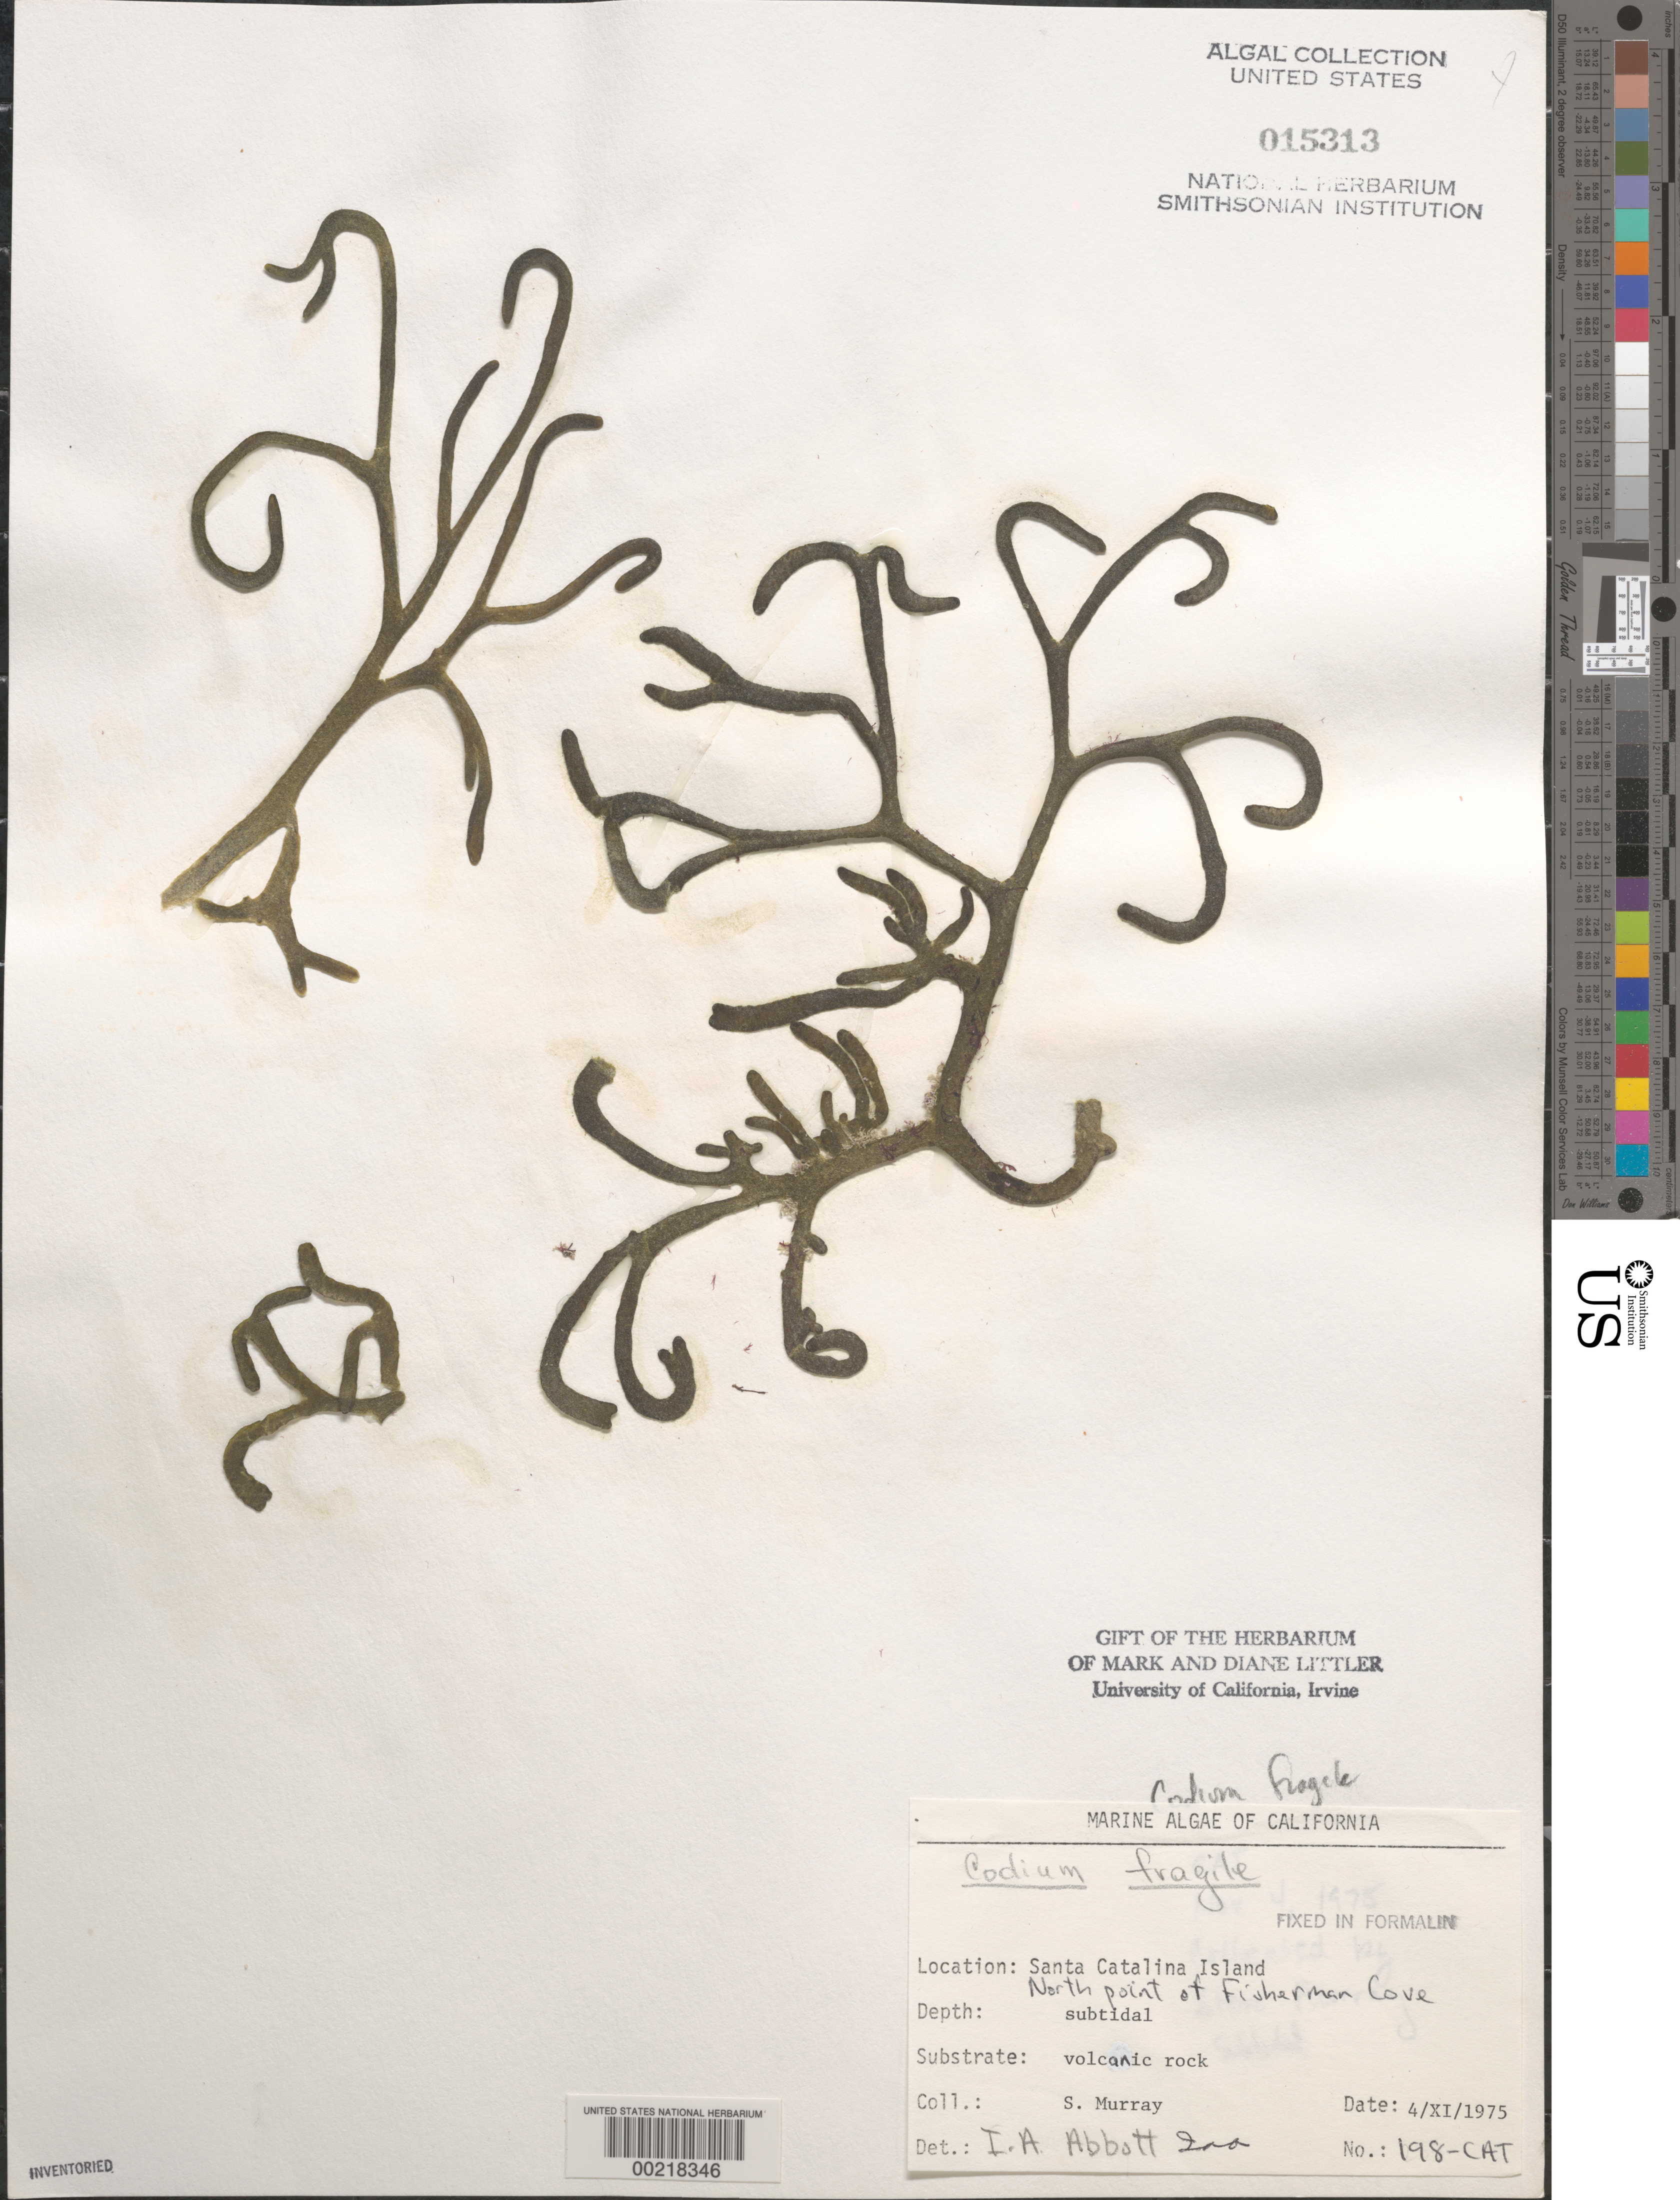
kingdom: Plantae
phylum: Chlorophyta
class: Ulvophyceae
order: Bryopsidales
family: Codiaceae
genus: Codium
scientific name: Codium fragile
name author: (Suringar) P. Hariot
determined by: Murray, S. N.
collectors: S. N. Murray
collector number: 198-cat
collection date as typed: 04 Nov 1975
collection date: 1975-11-04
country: United States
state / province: California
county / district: Los Angeles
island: Santa Catalina Island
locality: Fisherman Cove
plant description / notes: BLM-SOCALBIGHT Rocky Intertidal Survey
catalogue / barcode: US 15313